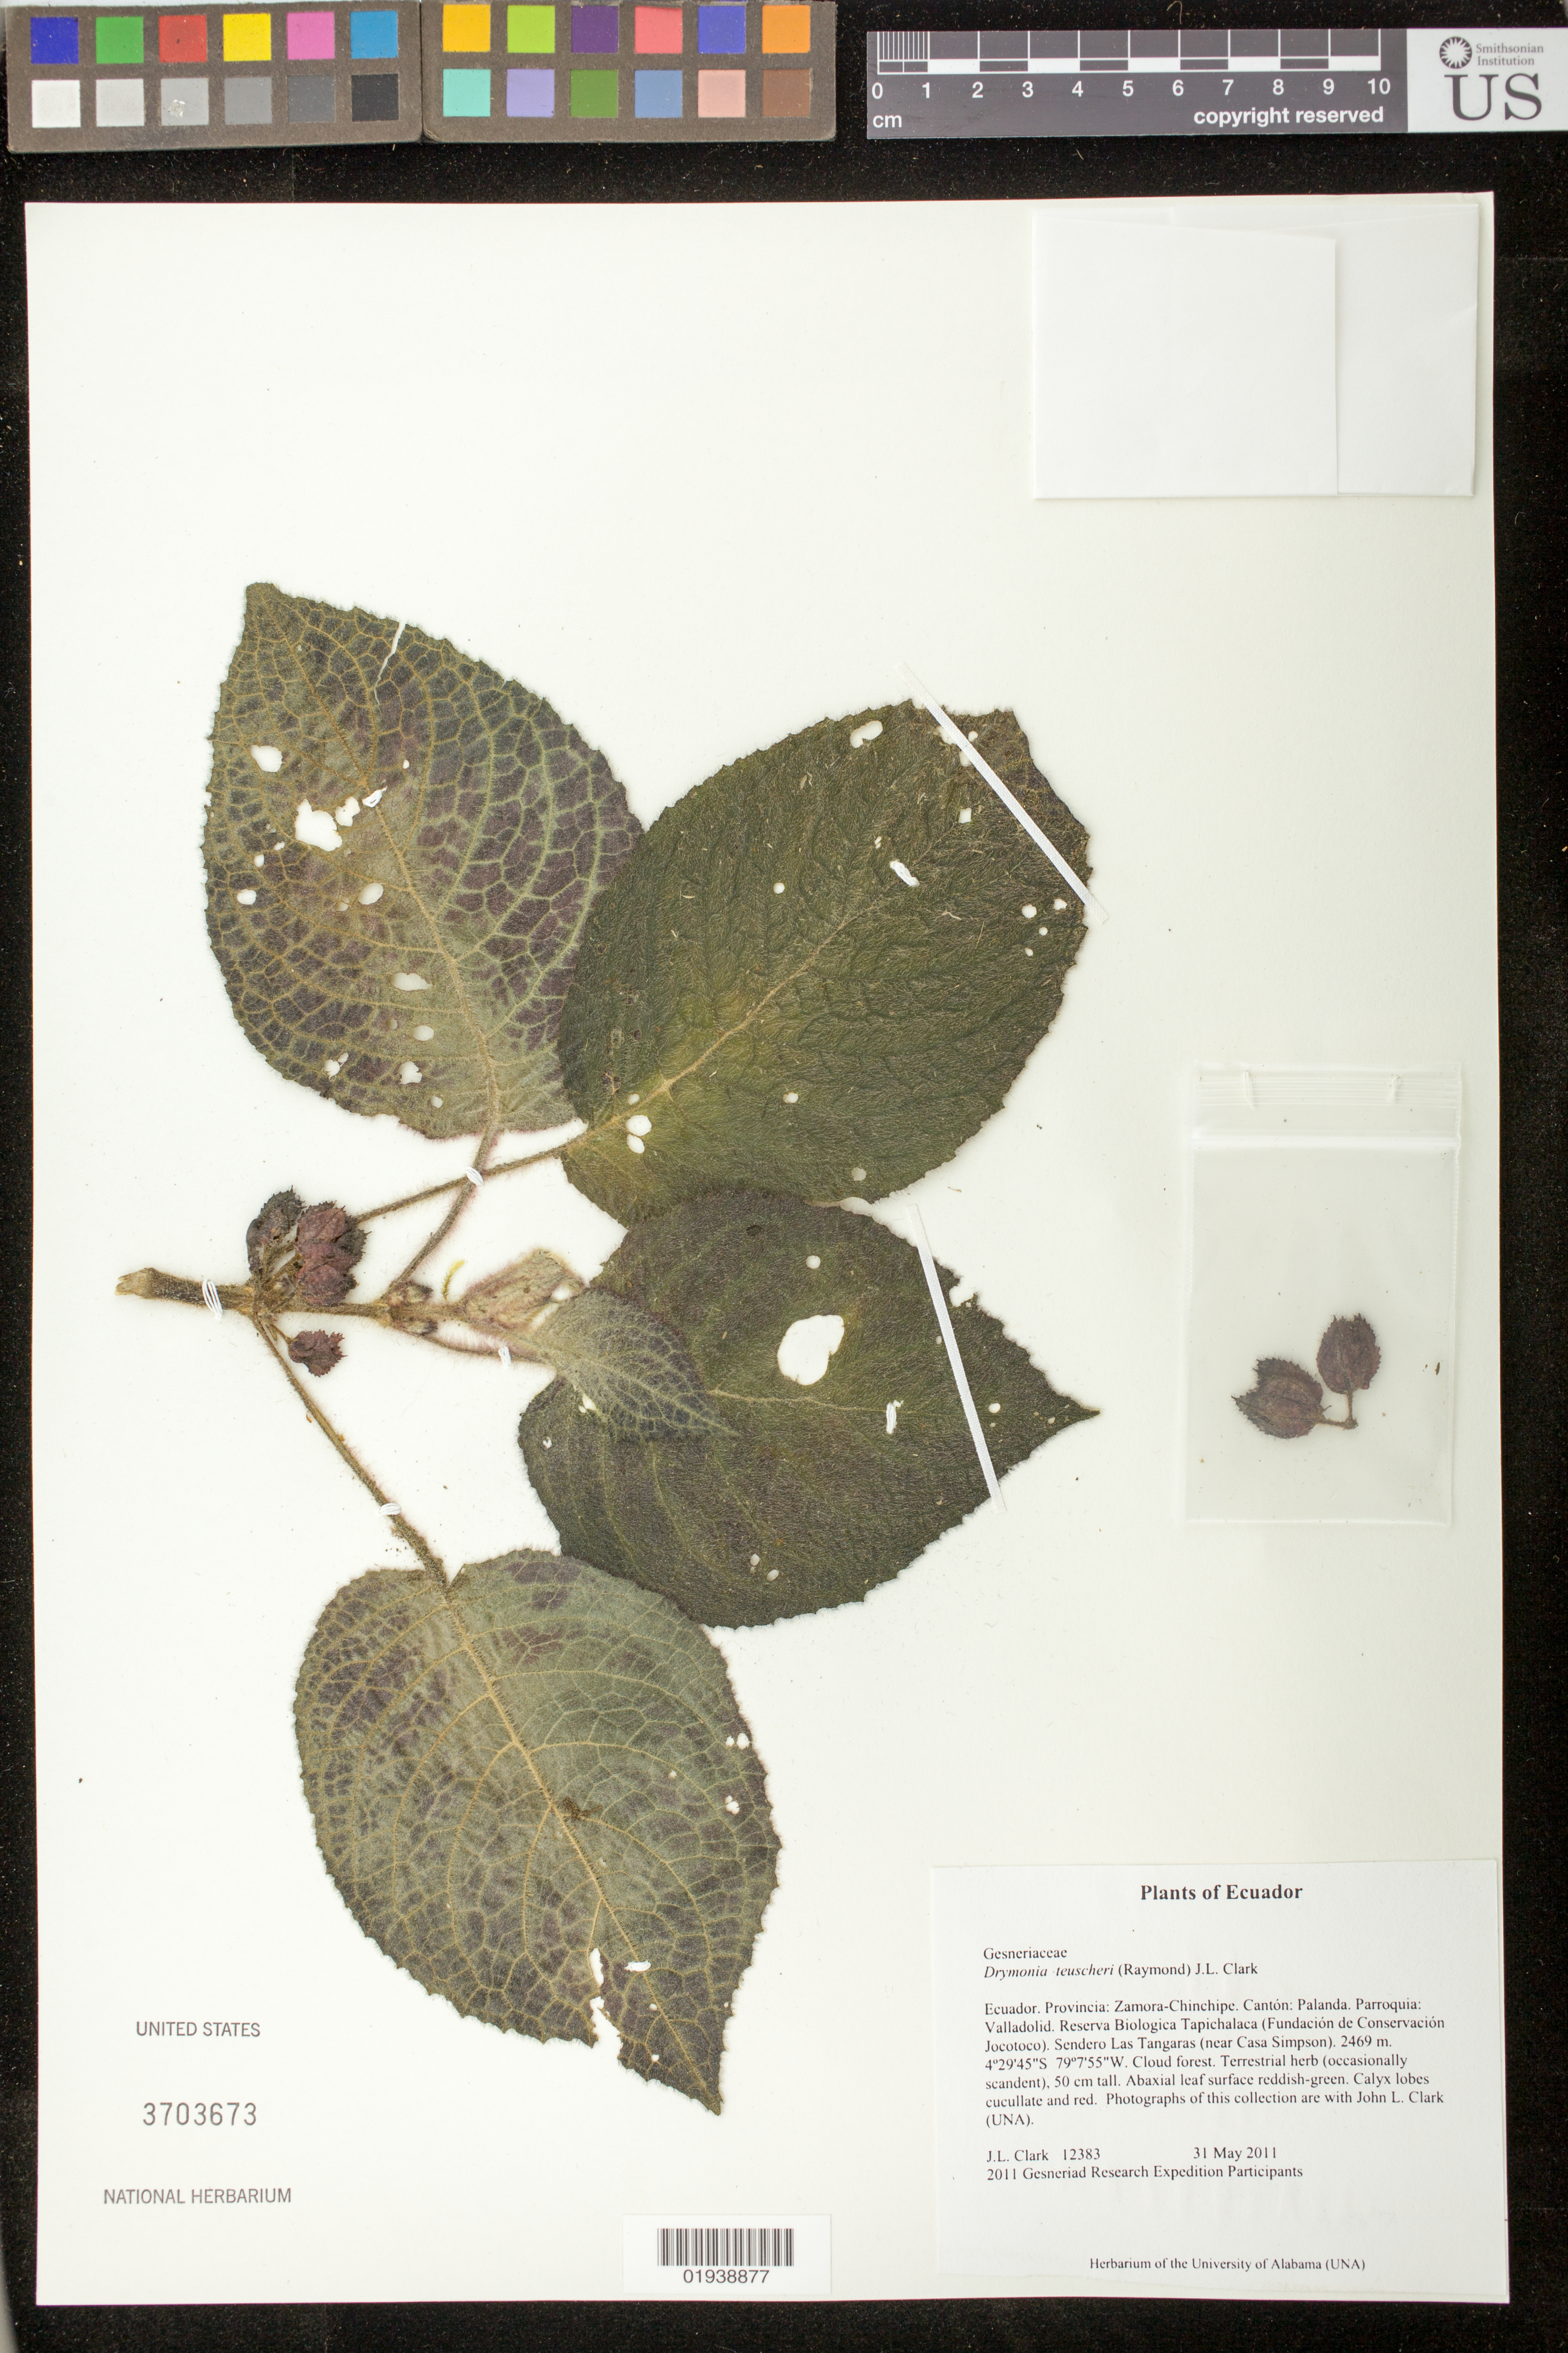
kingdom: Plantae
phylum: Tracheophyta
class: Magnoliopsida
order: Lamiales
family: Gesneriaceae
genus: Drymonia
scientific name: Drymonia teuscheri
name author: (Raymond) J.L. Clark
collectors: J. L. Clark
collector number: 12383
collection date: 2011-05-31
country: Ecuador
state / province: Zamora-Chinchipe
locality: Cantón: Palanda. Parroquia: Vallodolid. Reserva Biologica Tapichalaca (Fundación de Conservación Jocotoco). Sendero Las Tangaras (near Casa Simpson)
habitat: Cloud forest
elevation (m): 2469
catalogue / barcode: US 3703673